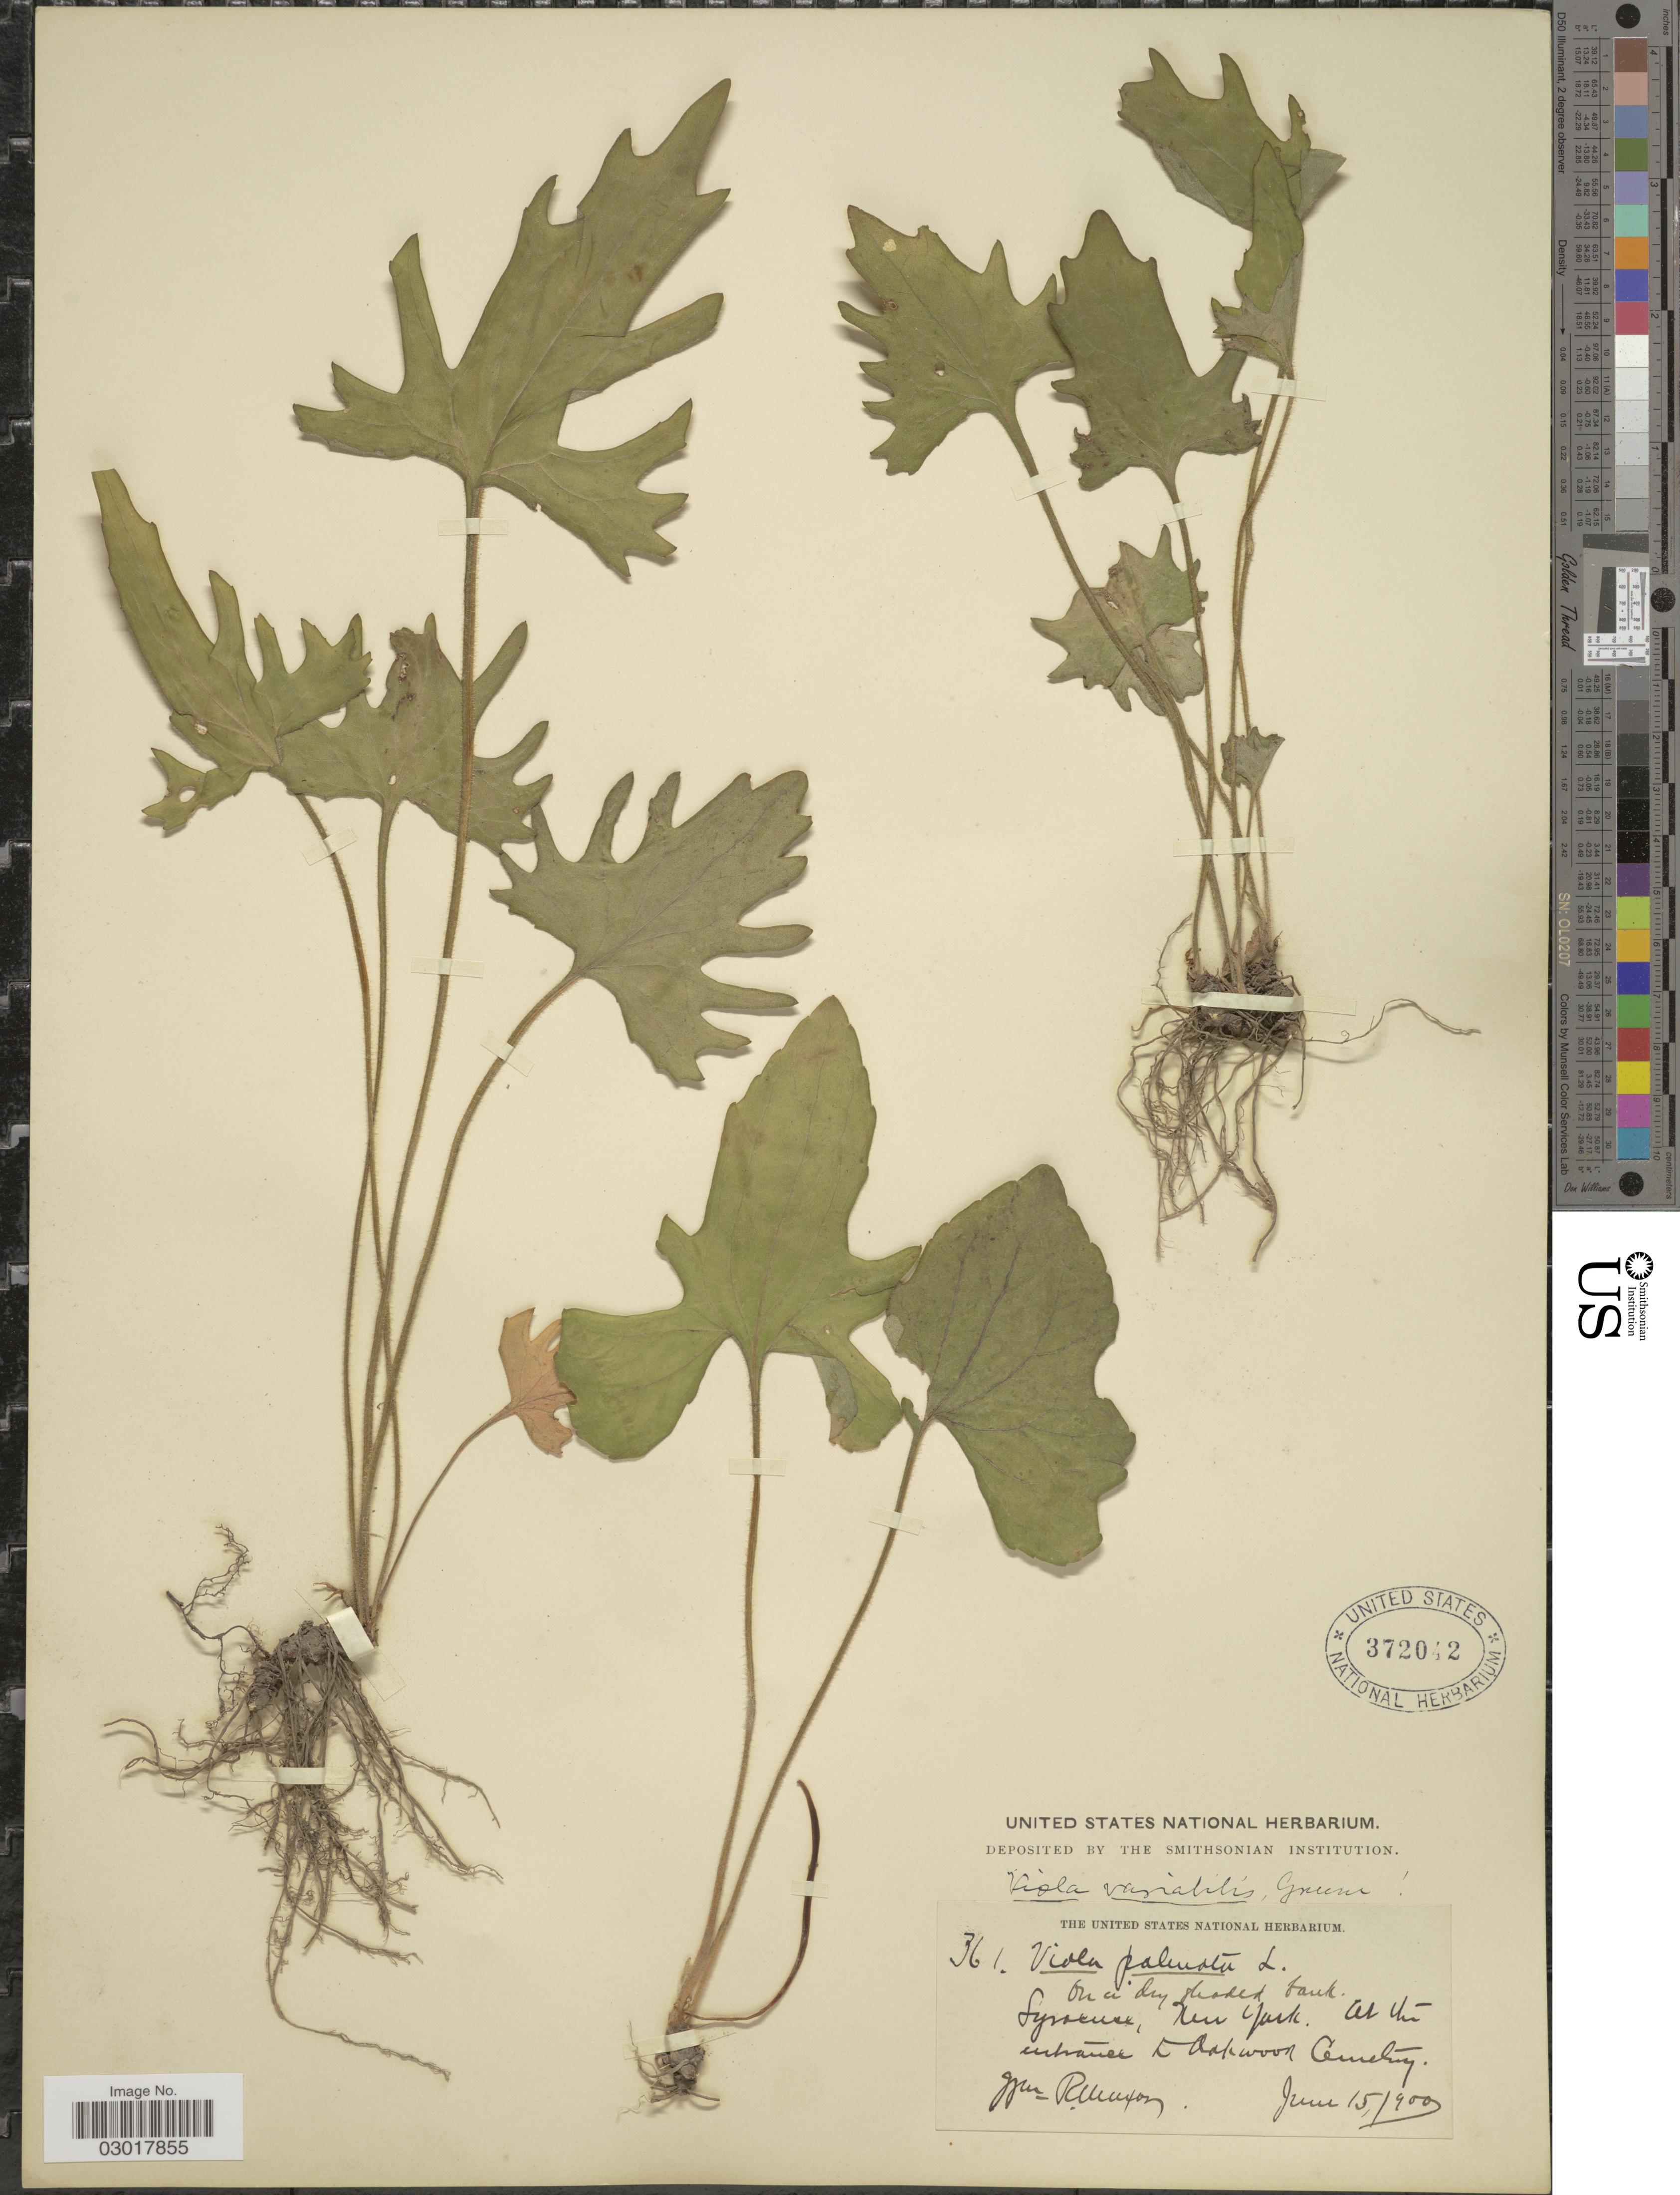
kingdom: Plantae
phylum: Tracheophyta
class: Magnoliopsida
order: Malpighiales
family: Violaceae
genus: Viola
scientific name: Viola variabilis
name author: Greene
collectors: W. R. Maxon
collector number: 361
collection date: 1900-06-15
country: United States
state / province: New York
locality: Syracuse. At the entrance to Oakwood Cemetery.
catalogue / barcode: US 372042